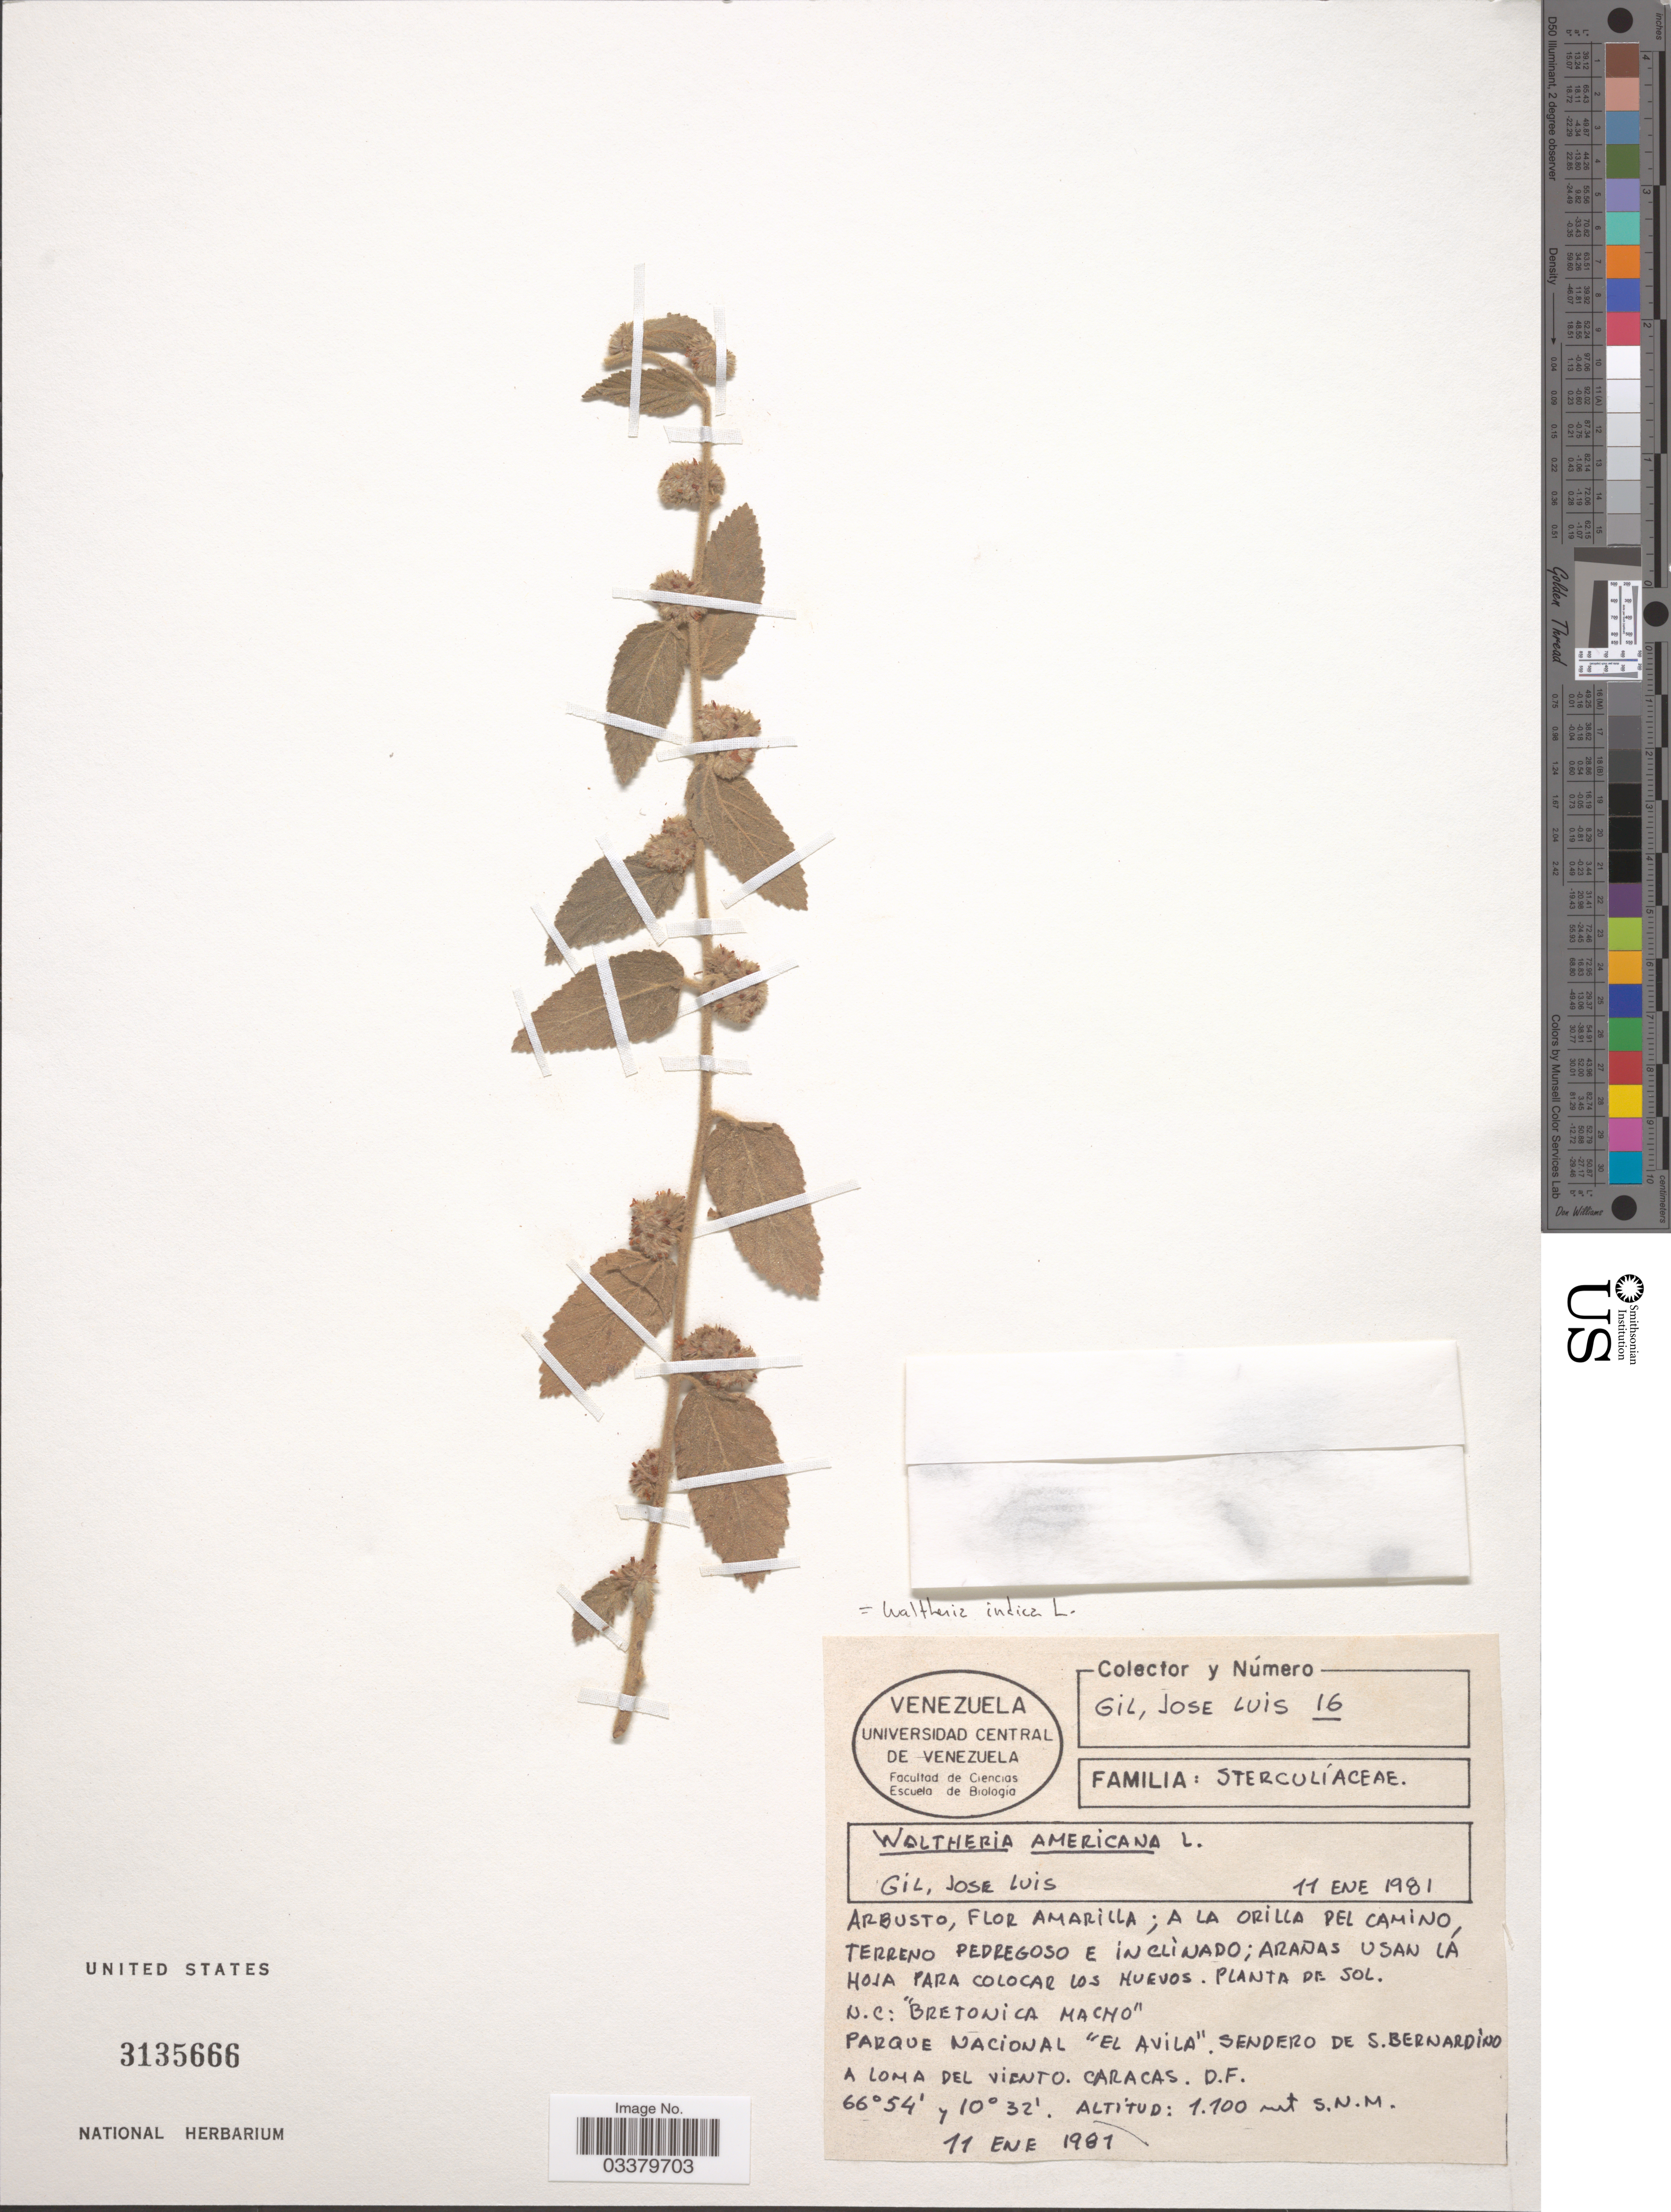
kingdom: Plantae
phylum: Tracheophyta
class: Magnoliopsida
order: Malvales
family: Malvaceae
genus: Waltheria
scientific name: Waltheria indica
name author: L.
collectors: J. Gil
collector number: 16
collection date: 1981-01-11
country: Venezuela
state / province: Miranda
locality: Parque Nacional "El Avila". Sendero de S. Bernardino a loma del viento. Caracas, D.F.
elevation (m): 1100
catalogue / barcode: US 3135666